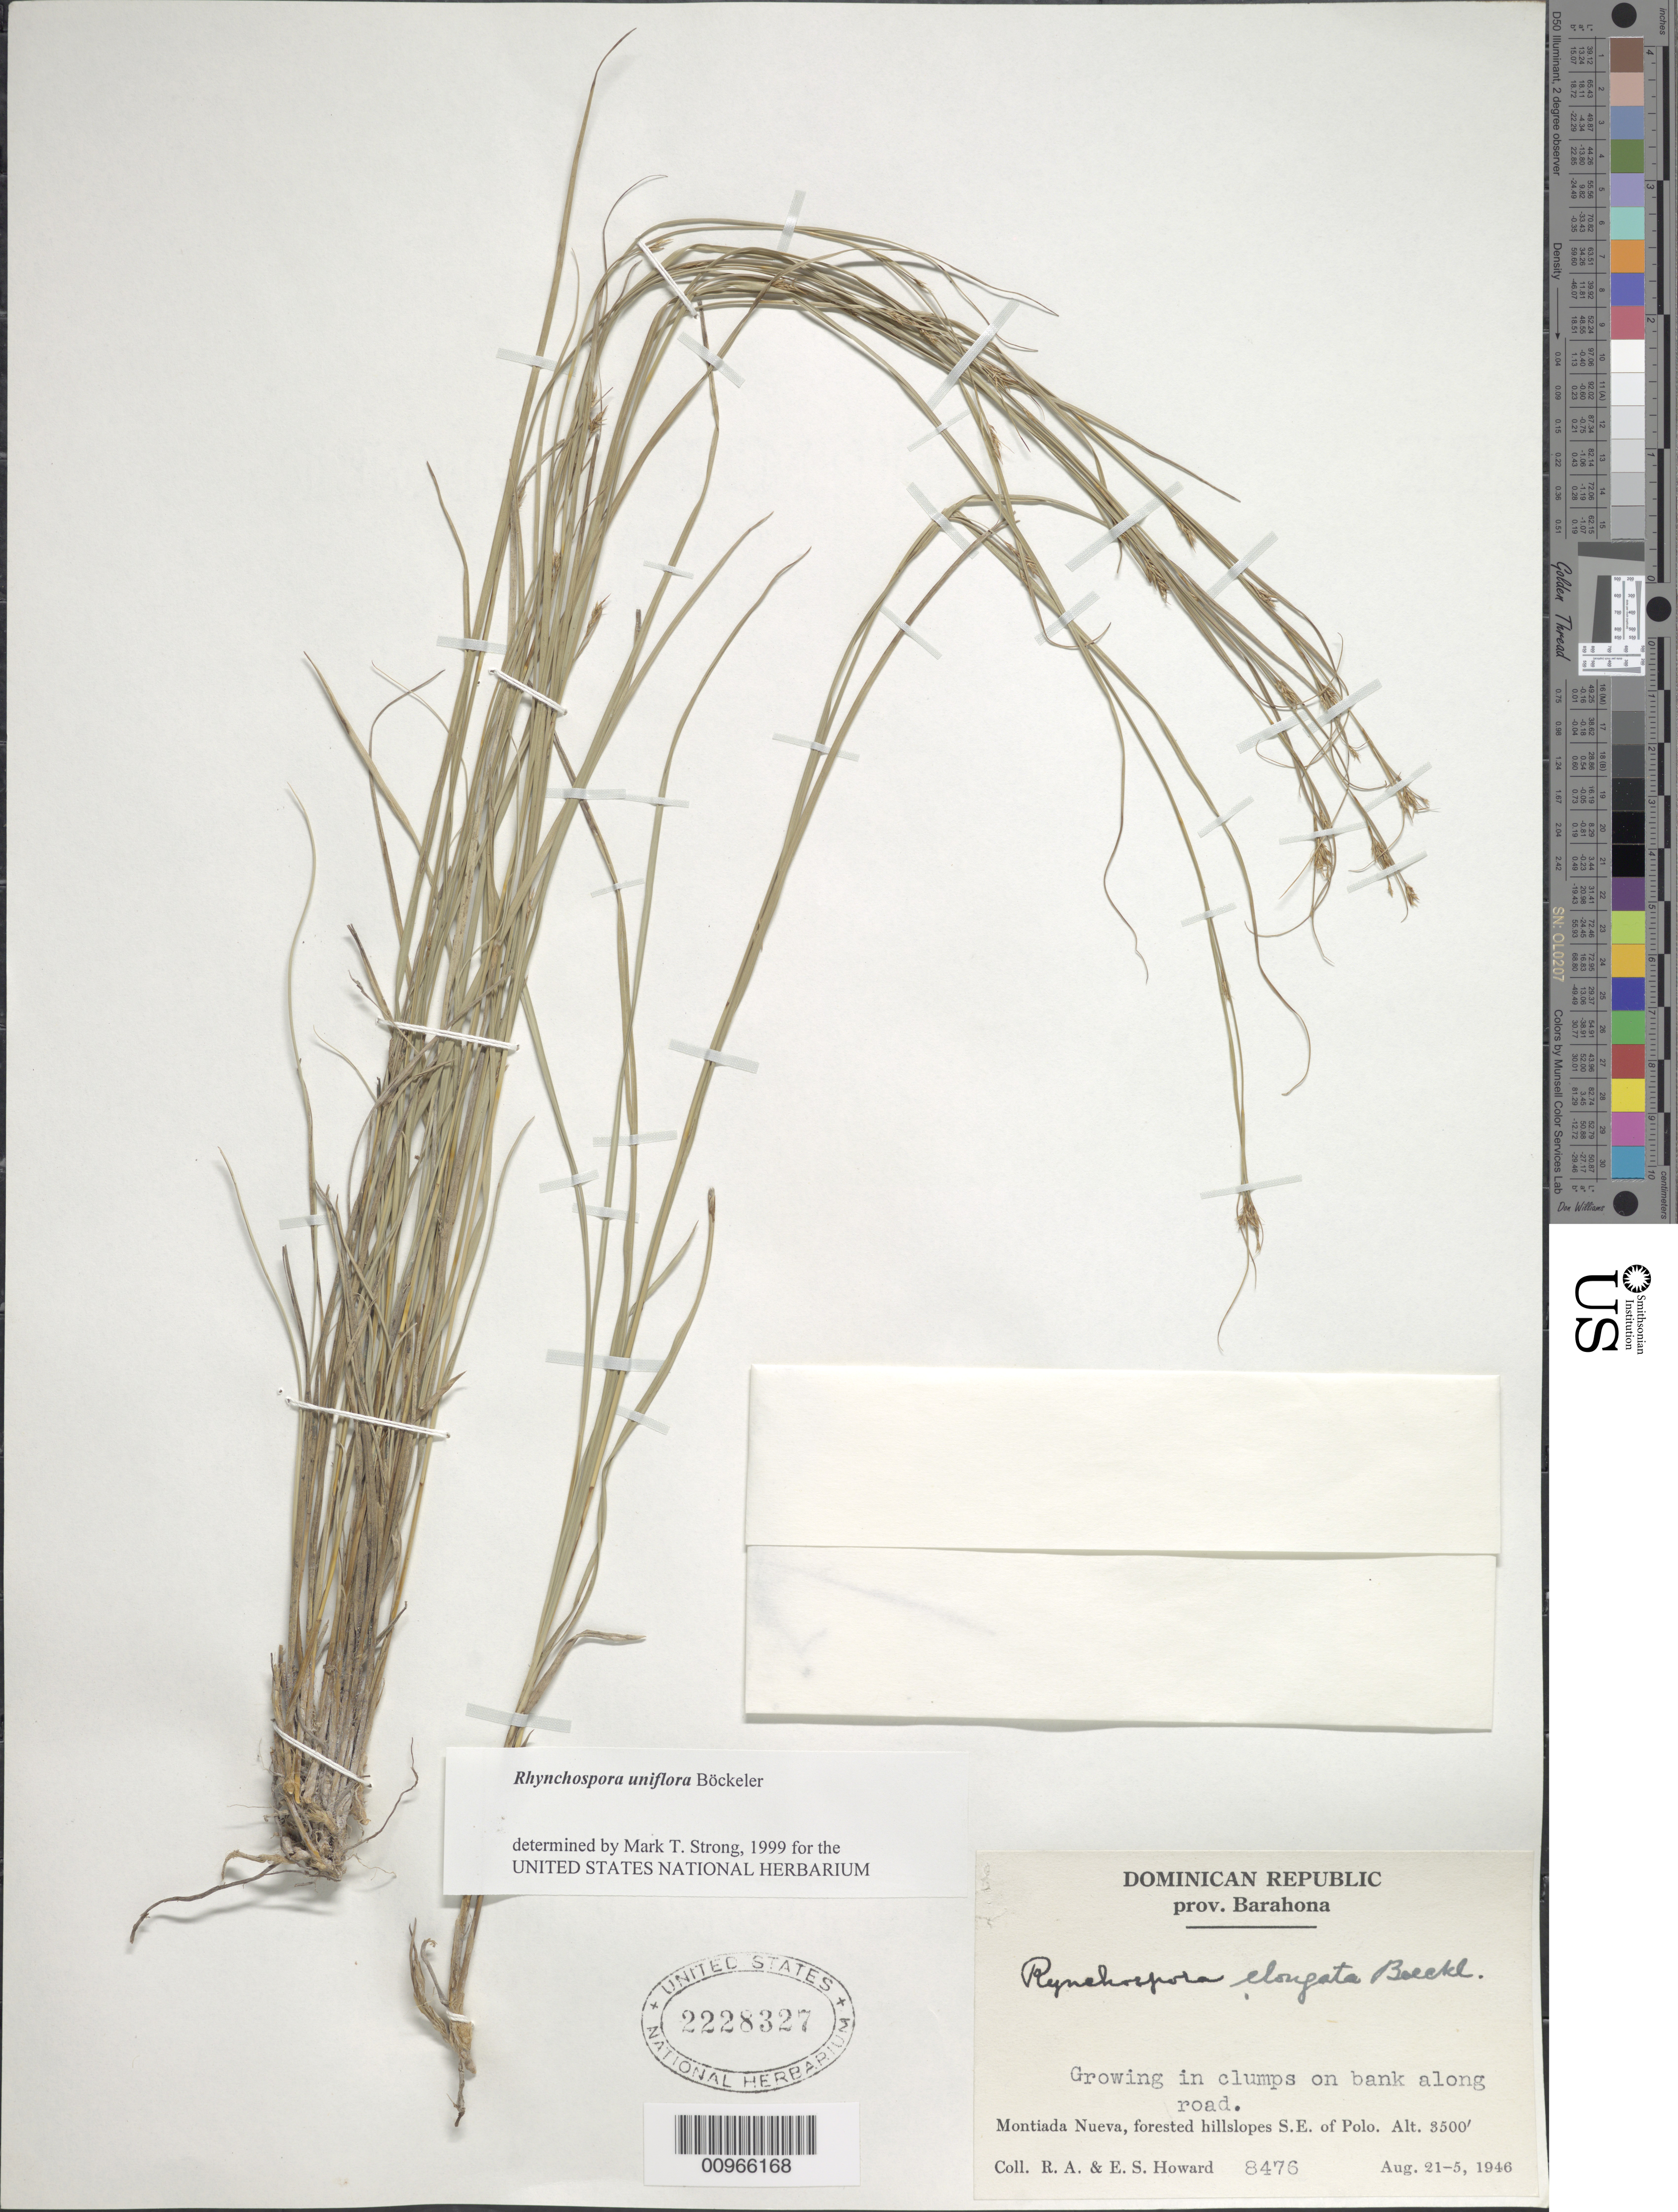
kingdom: Plantae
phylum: Tracheophyta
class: Liliopsida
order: Poales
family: Cyperaceae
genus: Rhynchospora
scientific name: Rhynchospora uniflora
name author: Boeckeler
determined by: Strong, M. T., (US), Smithsonian Institution - National Museum of Natural History (UNITED STATES)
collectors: R. A. Howard & E. S. Howard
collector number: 8476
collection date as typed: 21 Aug 1946 to 25 Aug 1946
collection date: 1946-08-21/1946-08-25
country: Dominican Republic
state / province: Barahona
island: Hispaniola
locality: Montiada Nueva, forested hillsides SE of Polo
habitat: On bank along road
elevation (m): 1067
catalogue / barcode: US 2228327